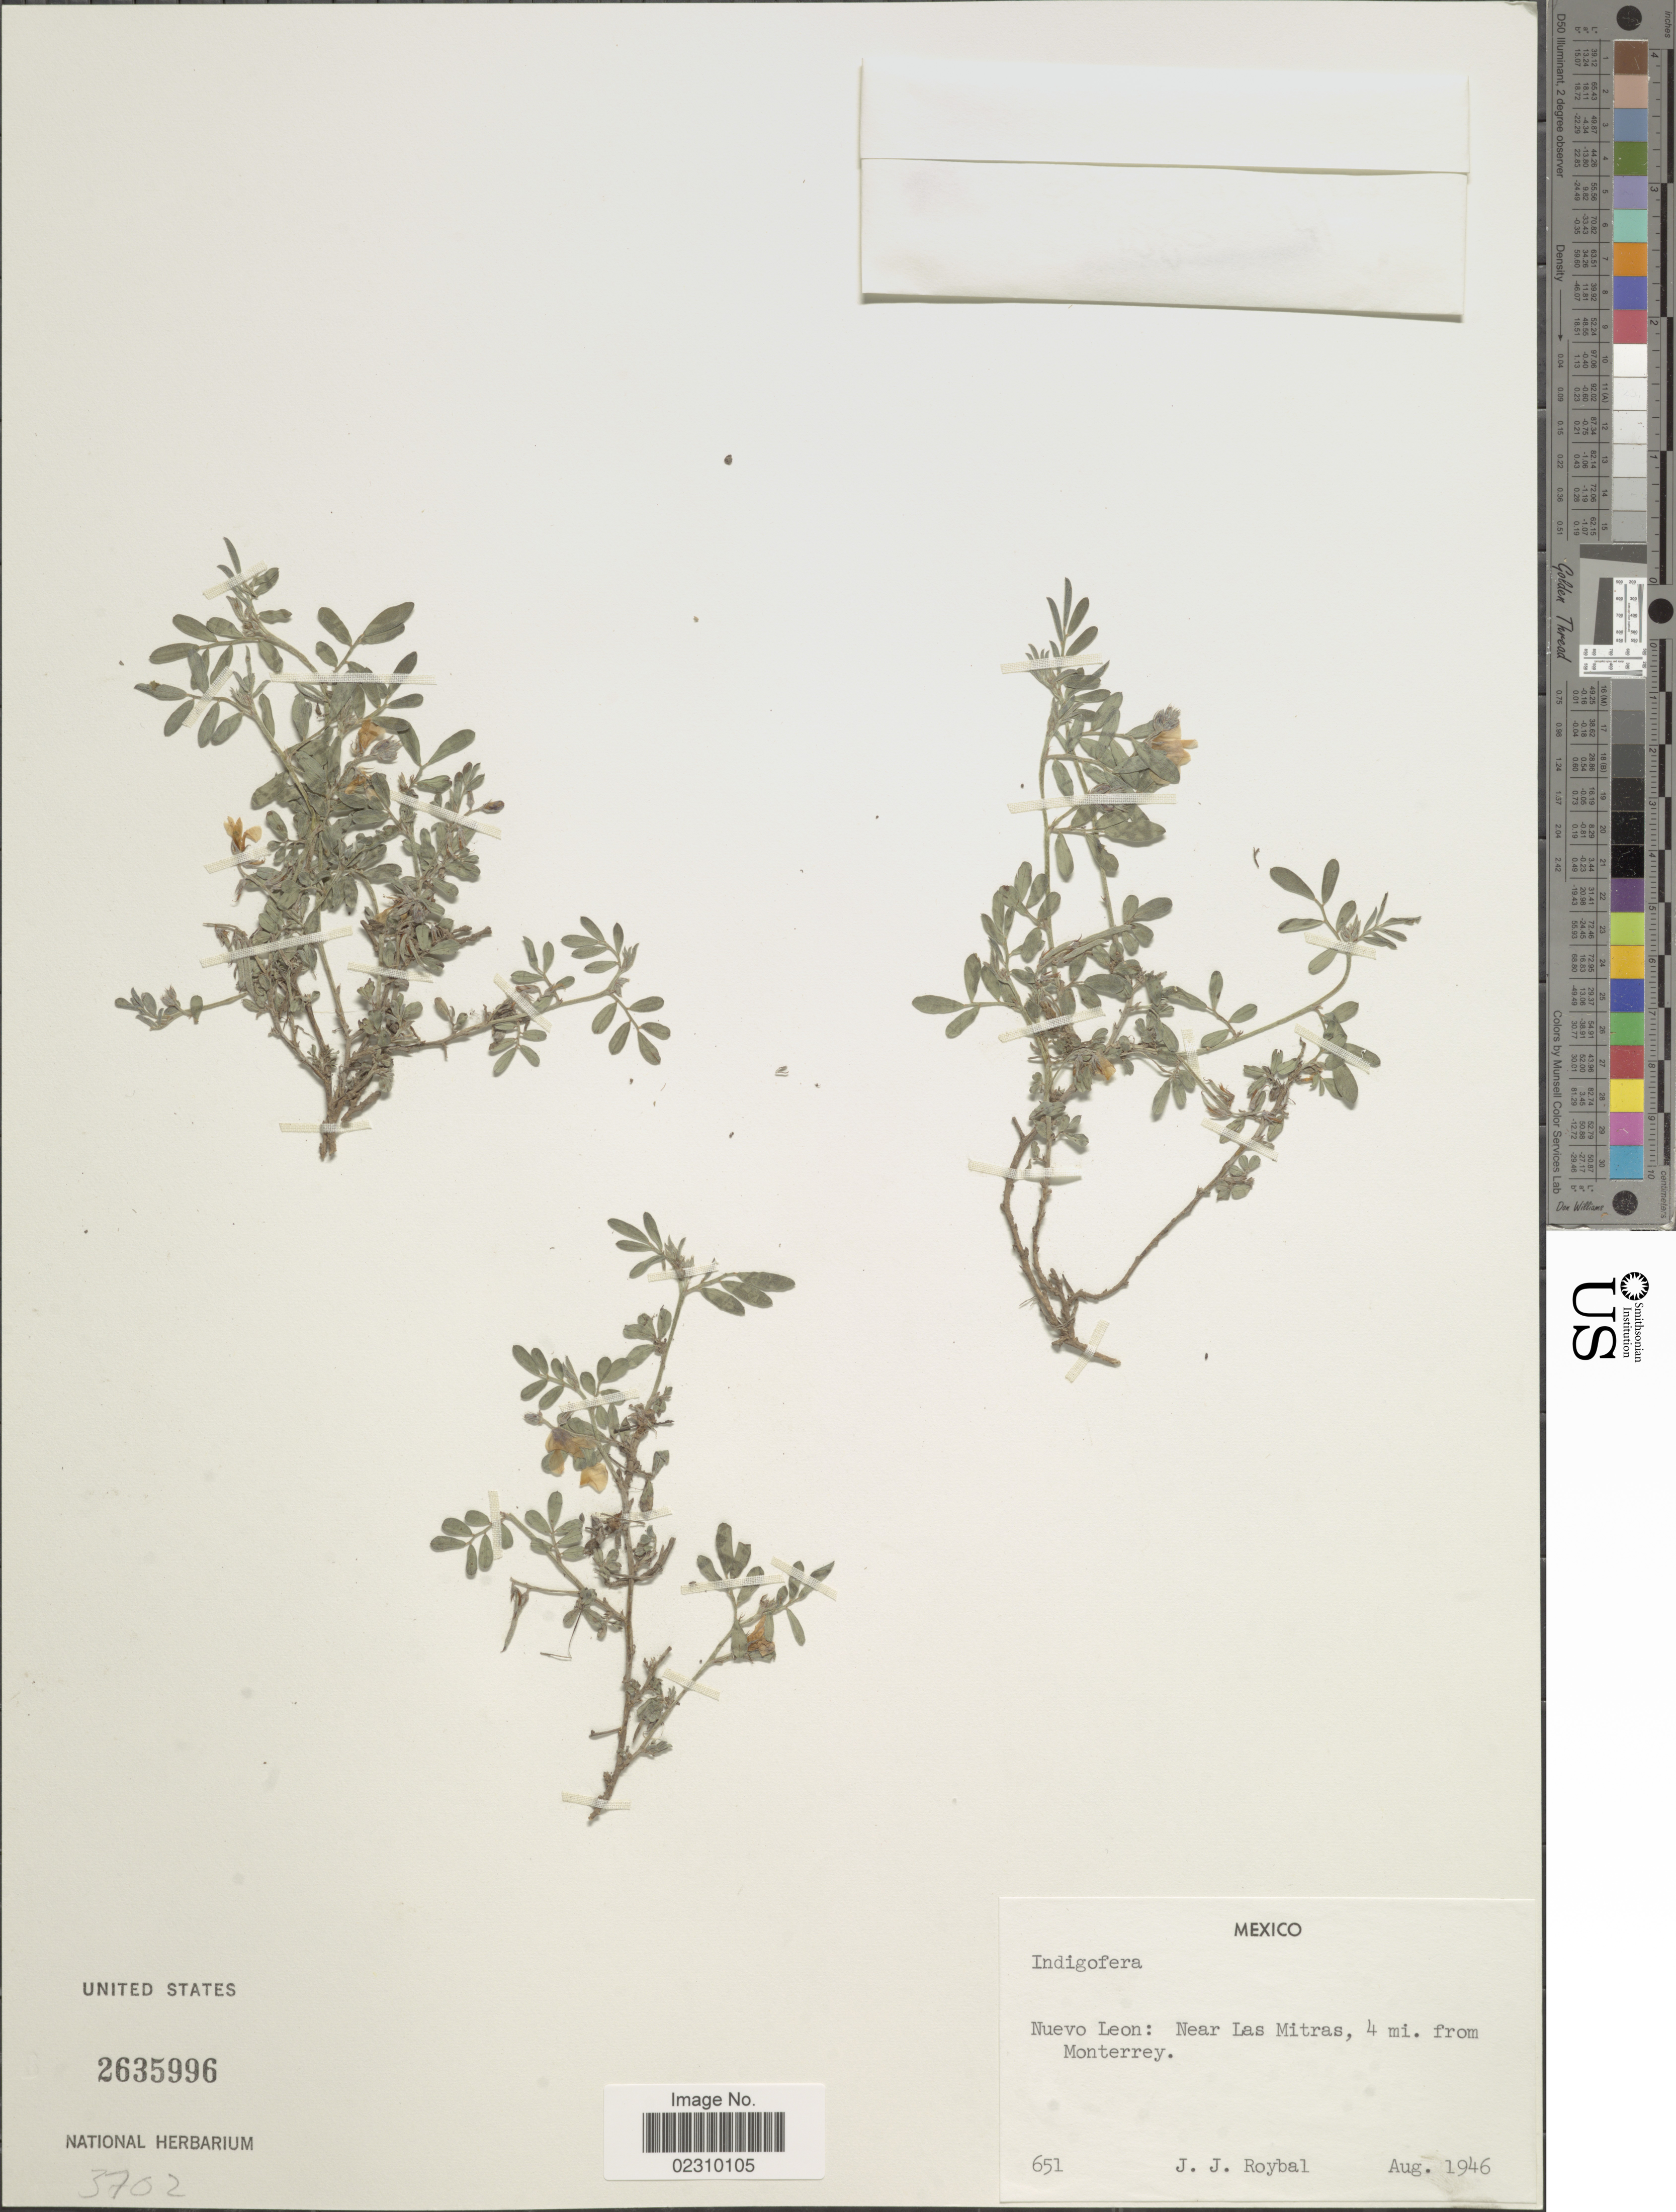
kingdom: Plantae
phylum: Tracheophyta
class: Magnoliopsida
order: Fabales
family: Fabaceae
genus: Indigofera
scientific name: Indigofera sp.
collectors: J. J. Roybal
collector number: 651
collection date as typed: Aug 1946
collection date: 1946-08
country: Mexico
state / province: Nuevo León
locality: Near las mitras, 4 mi from Monterrey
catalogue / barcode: US 2635996